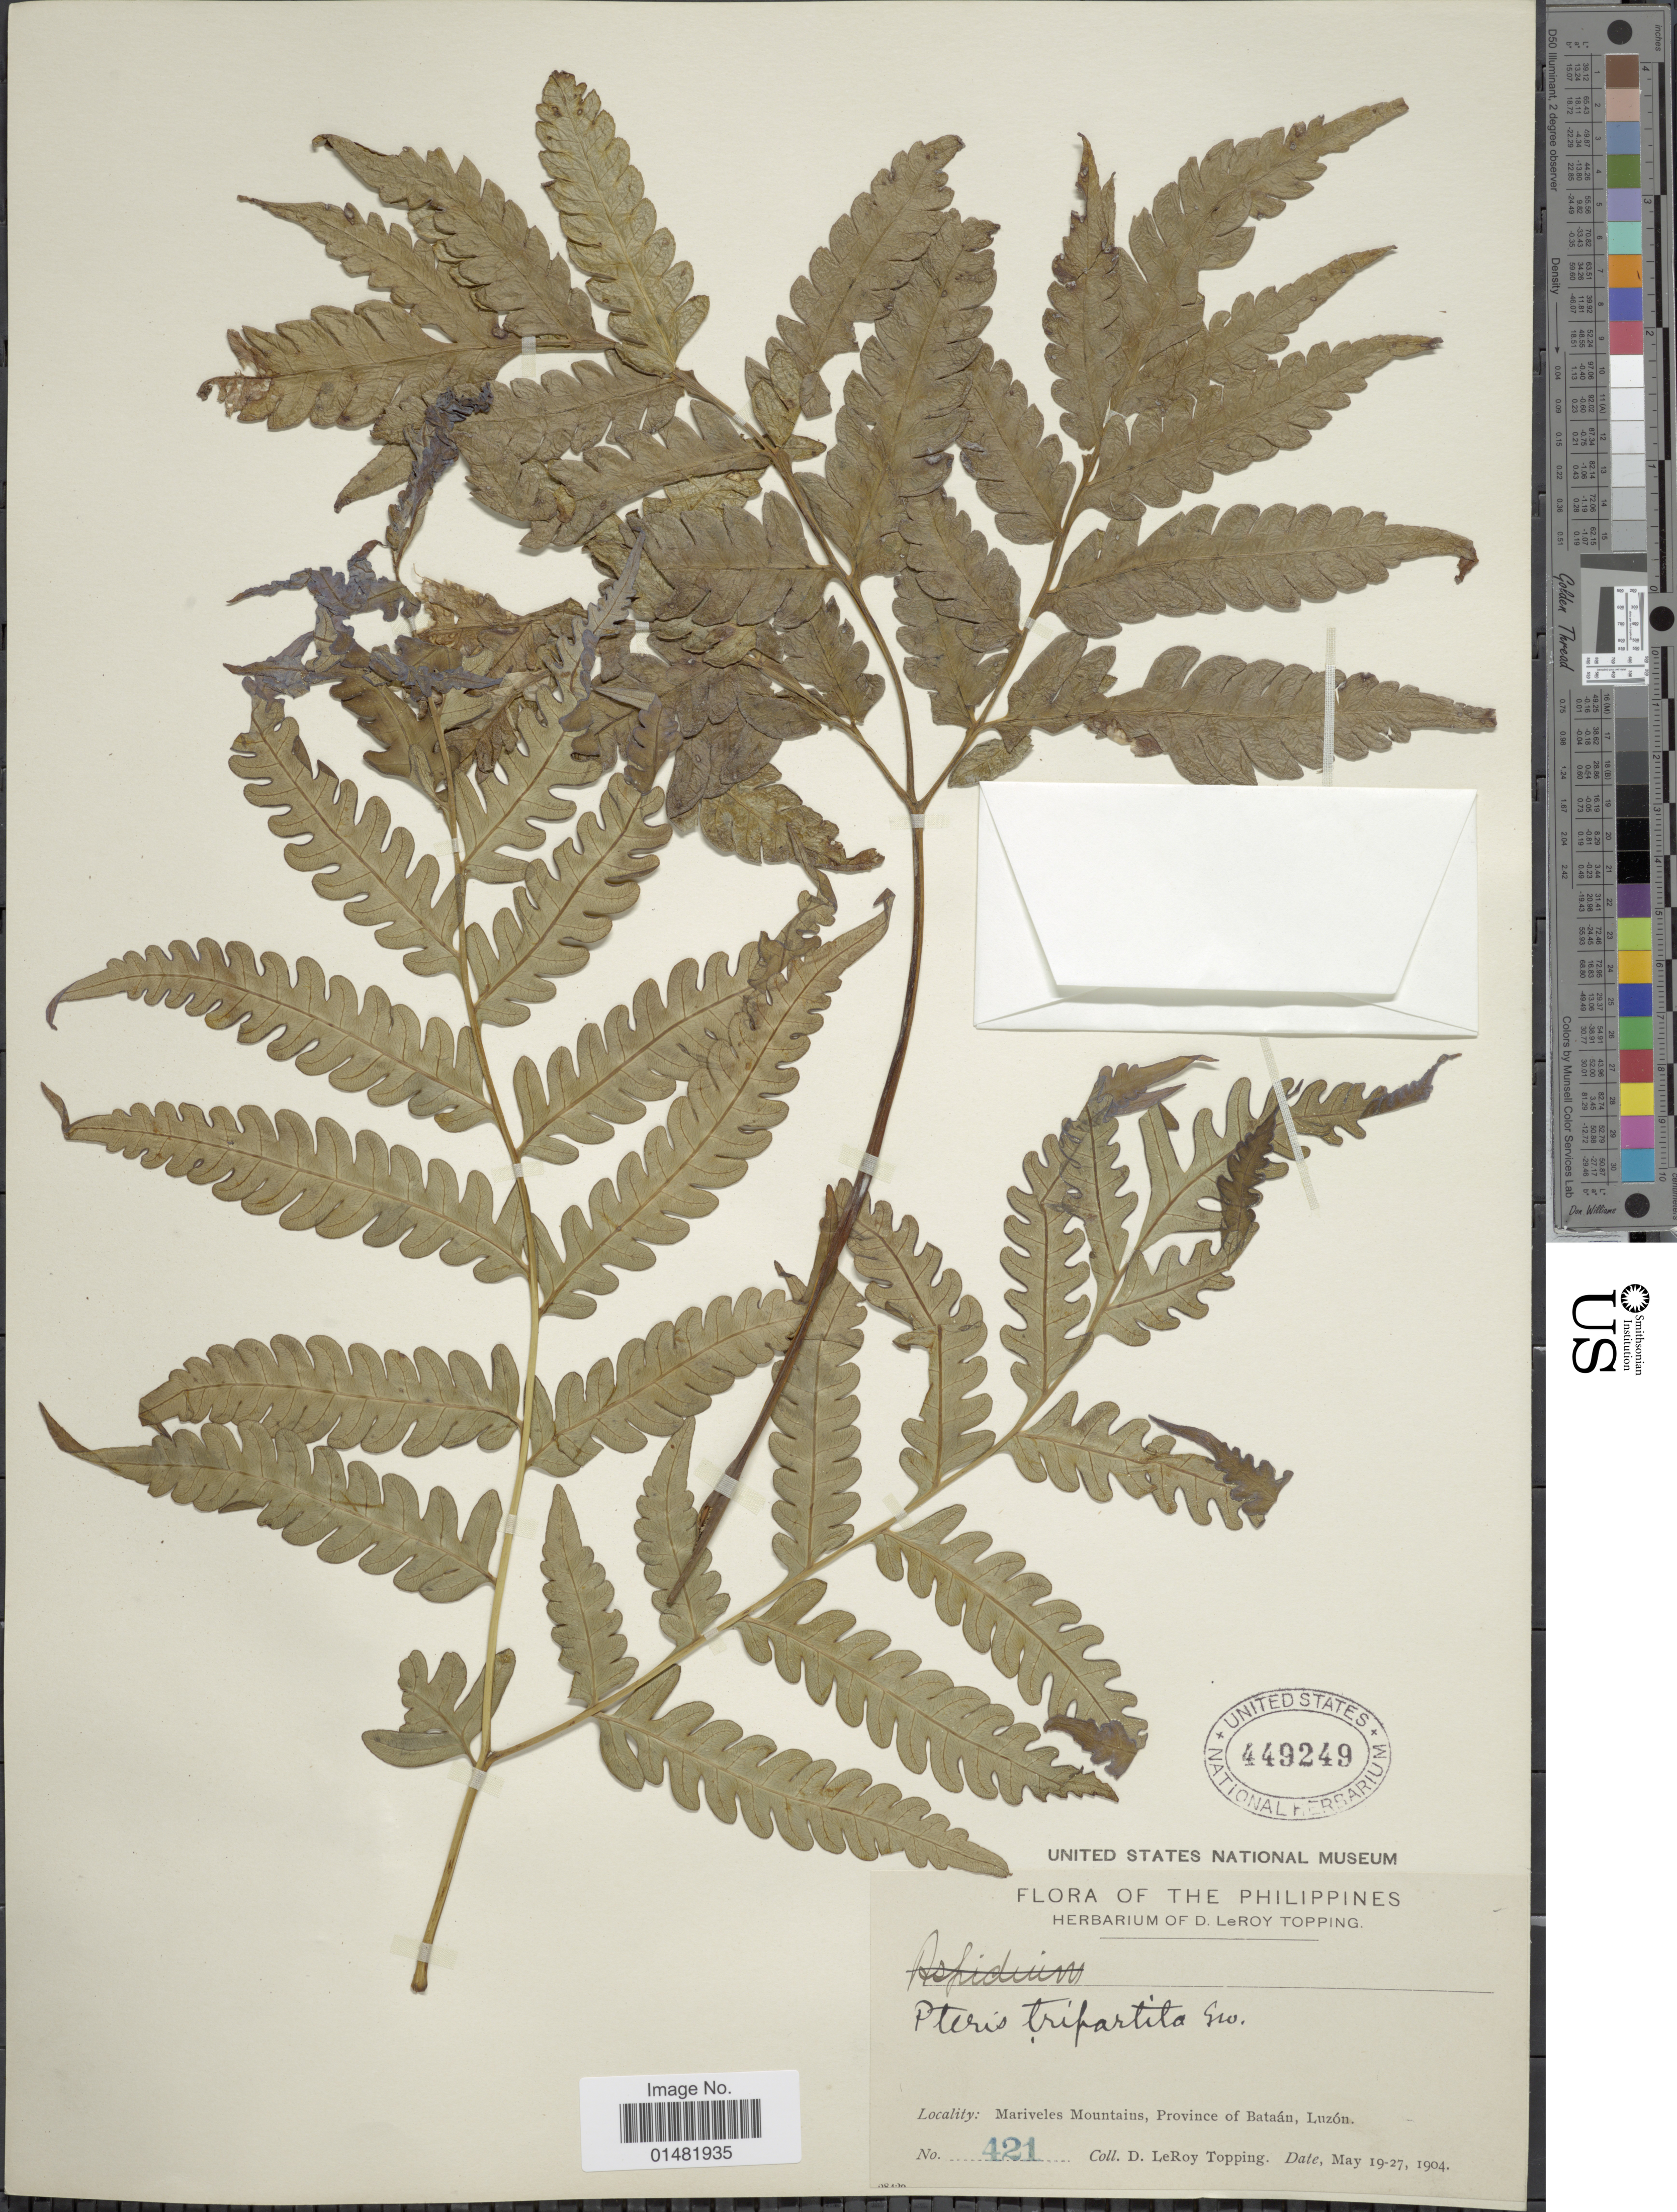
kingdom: Plantae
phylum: Tracheophyta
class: Polypodiopsida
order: Polypodiales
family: Pteridaceae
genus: Pteris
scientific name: Pteris tripartita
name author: Sw.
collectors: D. L. Topping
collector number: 421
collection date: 1904-05-19/1904-05-27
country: Philippines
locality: Mariveles Mountains, Province of Bataán, Luzon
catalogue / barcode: US 449249